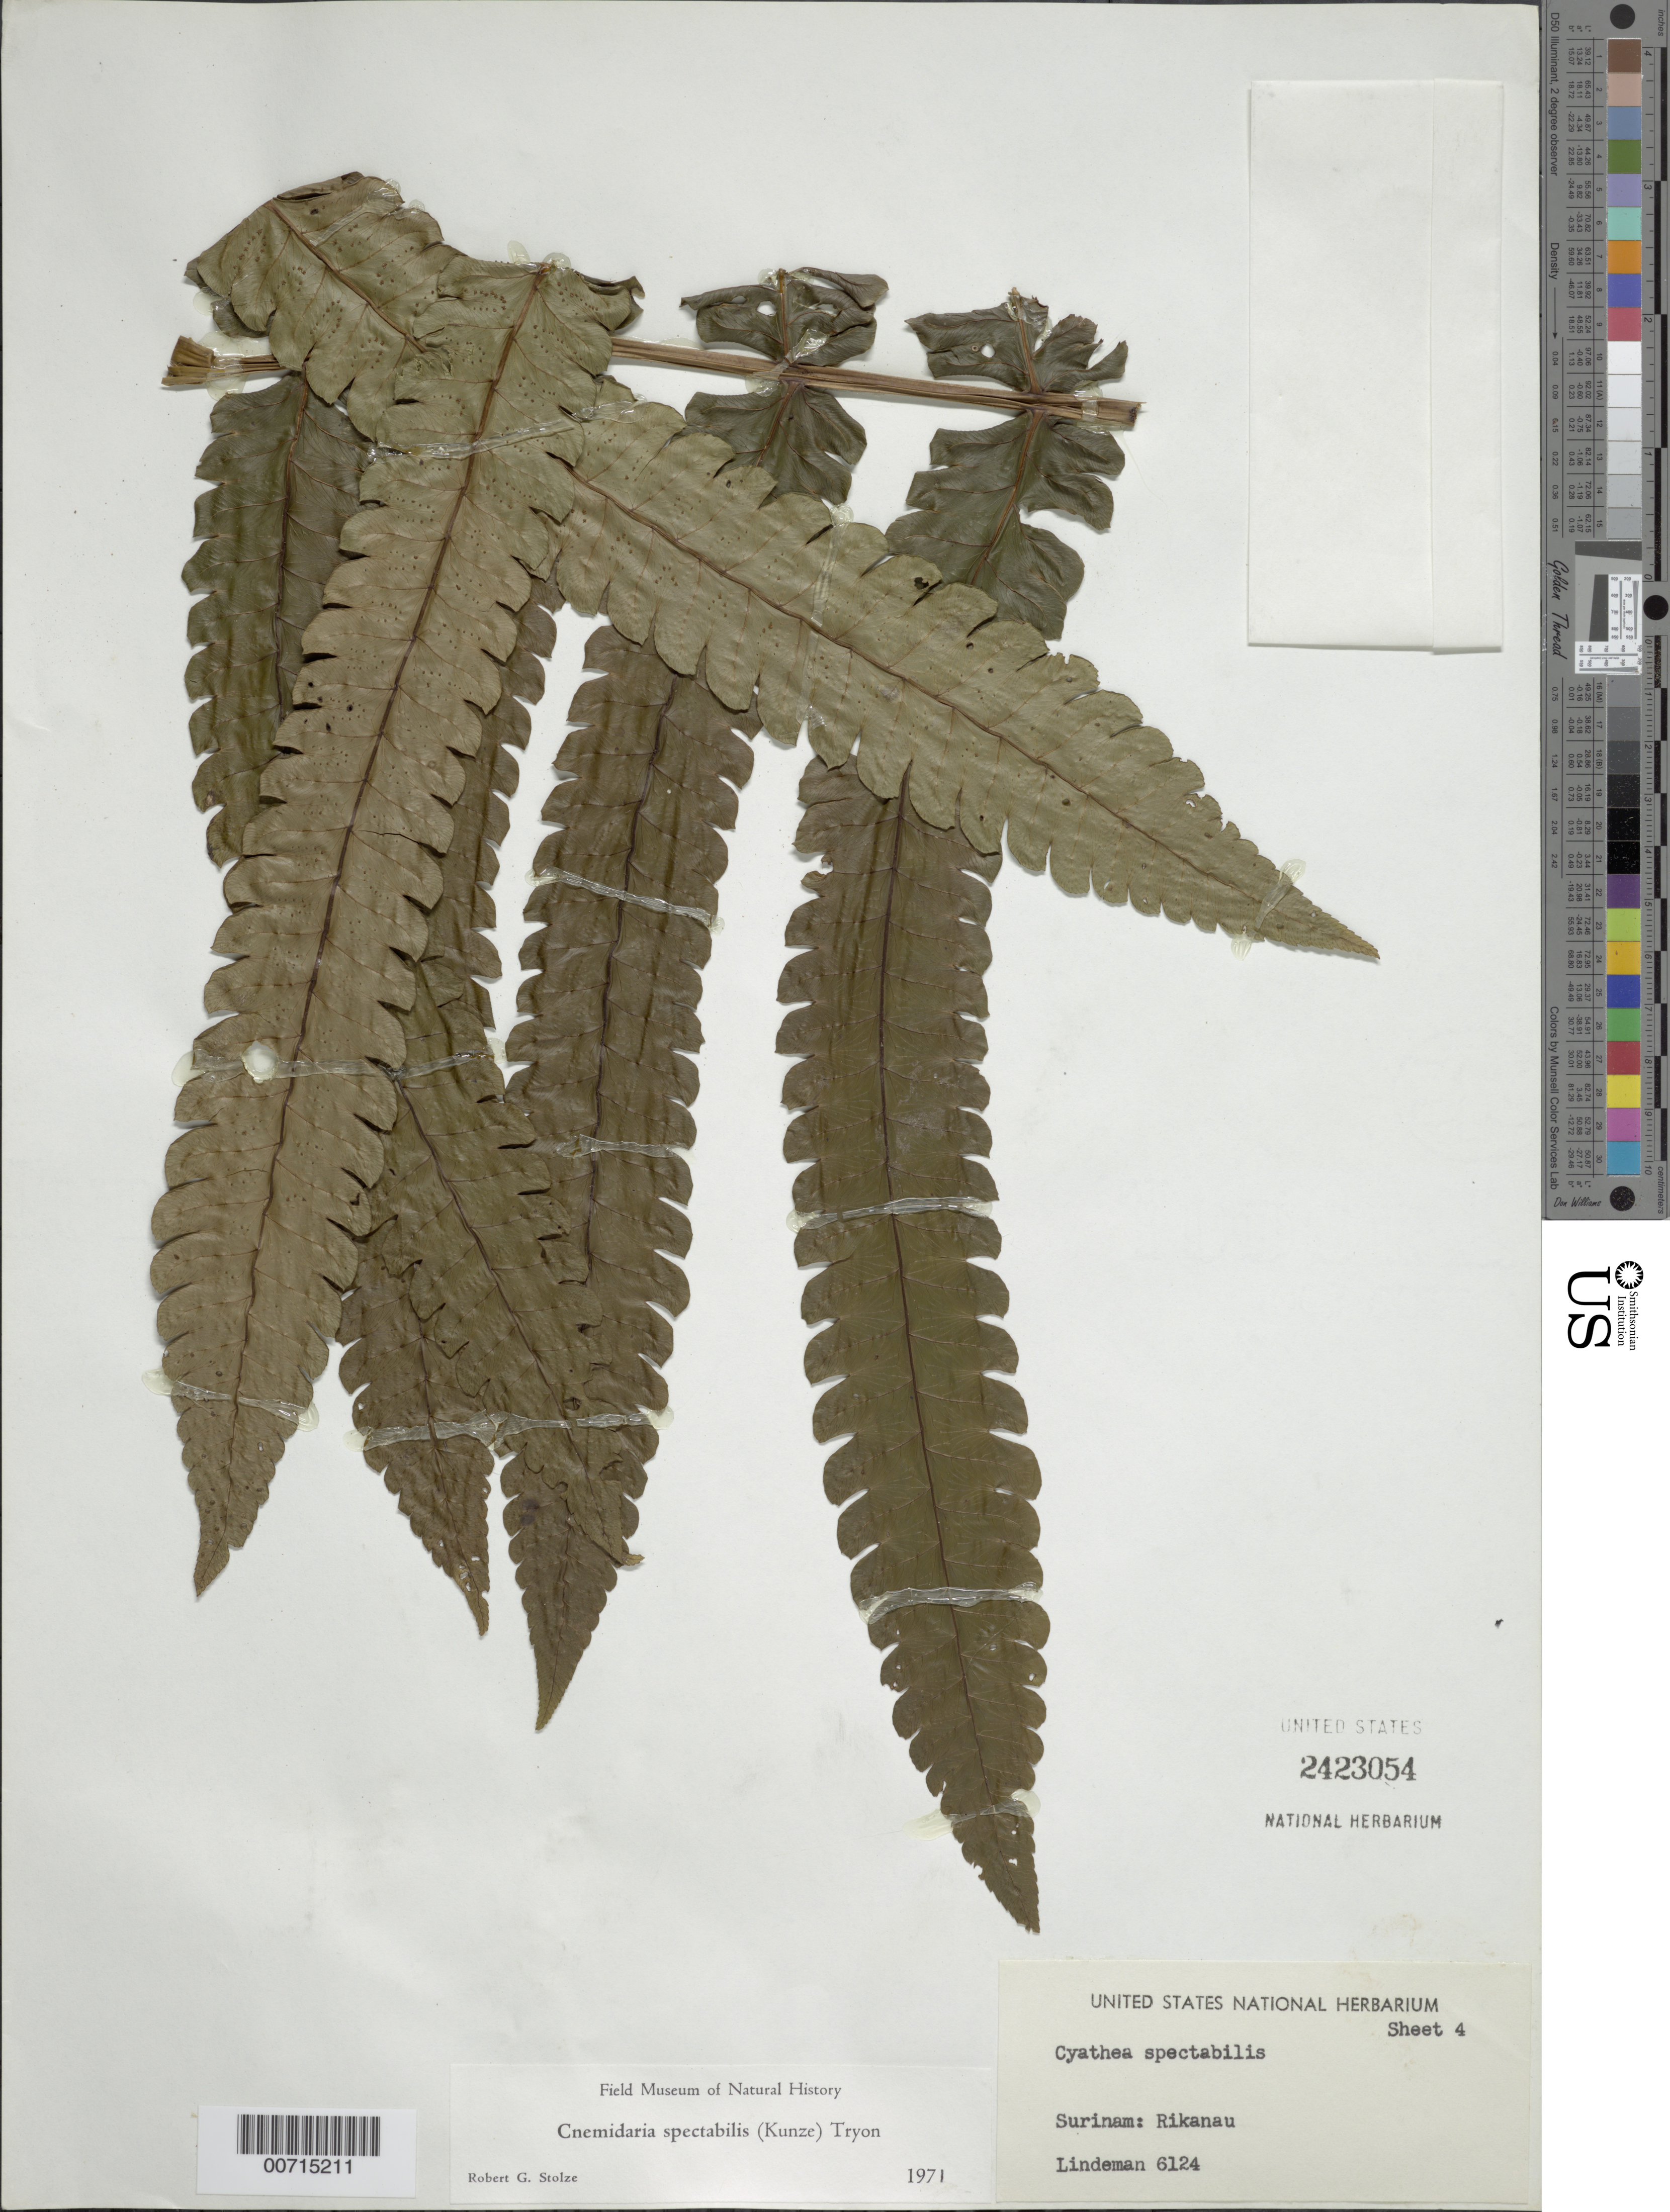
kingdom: Plantae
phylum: Tracheophyta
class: Polypodiopsida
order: Cyatheales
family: Cyatheaceae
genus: Cyathea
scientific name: Cyathea spectabilis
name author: (Kunze) Domin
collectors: -. Lindeman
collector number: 6124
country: Suriname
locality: Surinam: Rikanau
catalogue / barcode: US 2423054